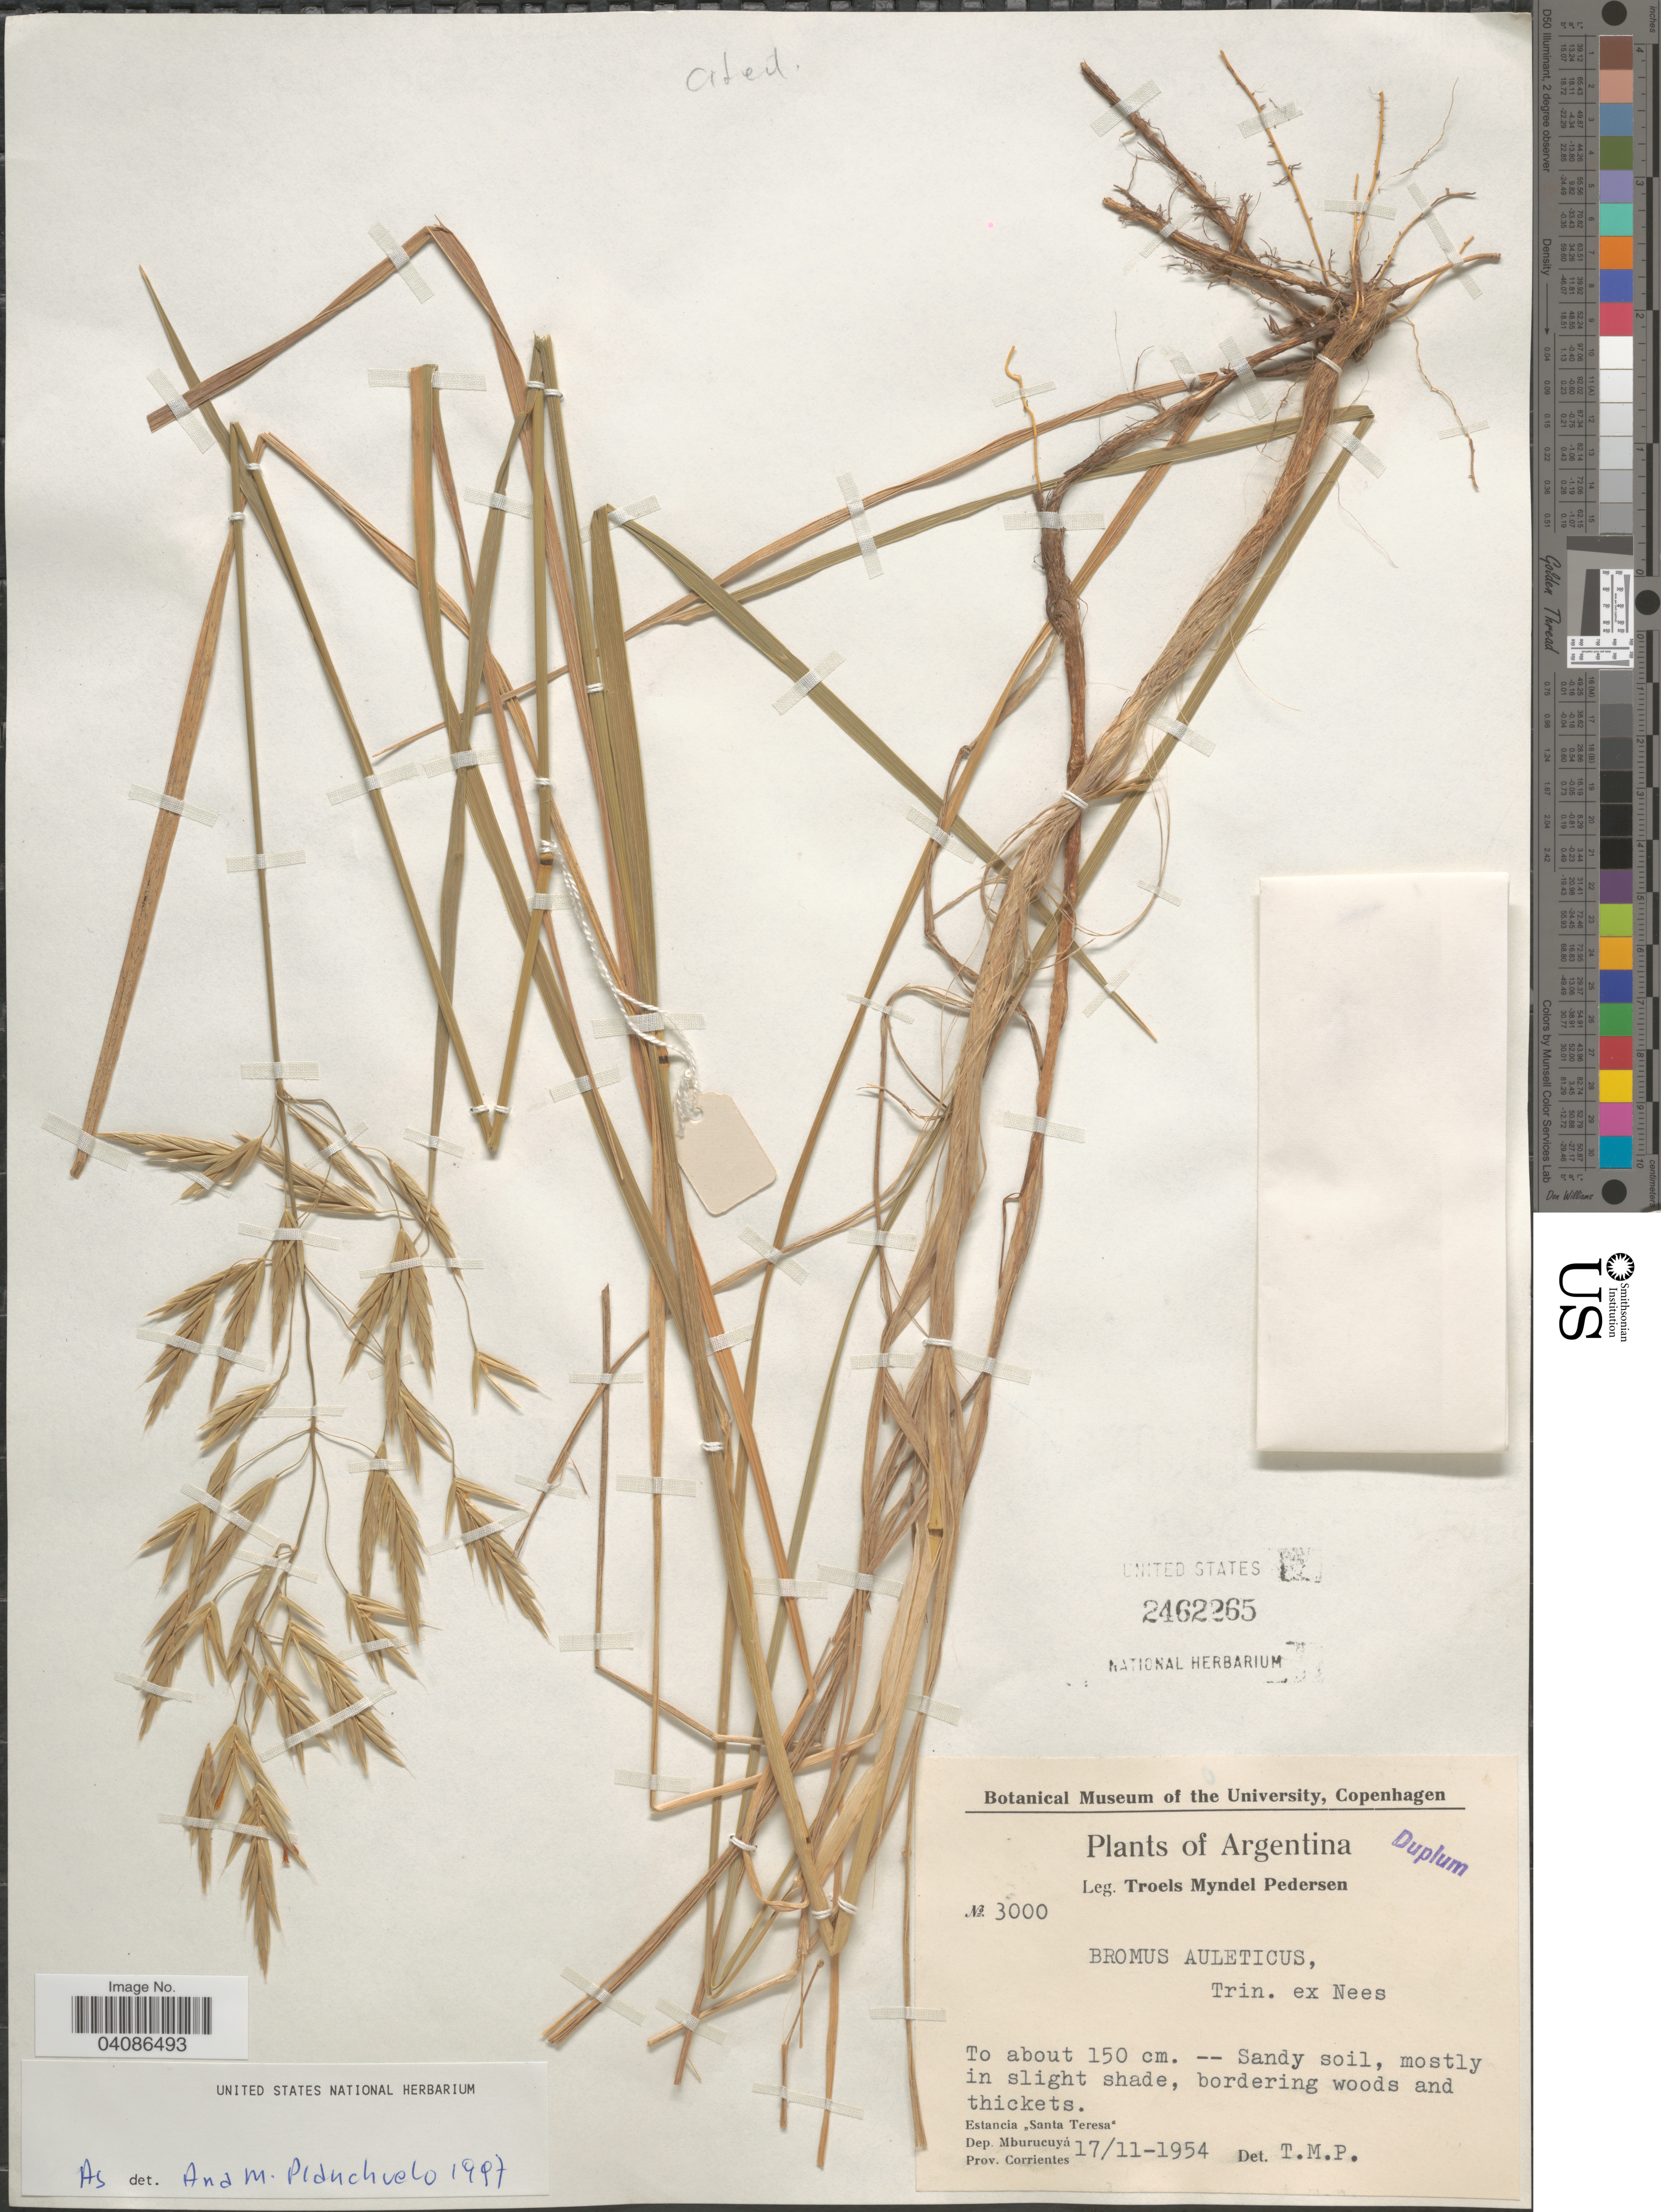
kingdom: Plantae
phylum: Tracheophyta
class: Liliopsida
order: Poales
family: Poaceae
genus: Bromus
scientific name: Bromus auleticus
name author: Trin. ex Nees in Mart.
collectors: T. Pederson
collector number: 3000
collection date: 1954-11-17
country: Argentina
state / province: Corrientes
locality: Bordering woods and thickets. Estancia "Santa Teresa". Dep. Mburucuyá.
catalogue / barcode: US 2462265